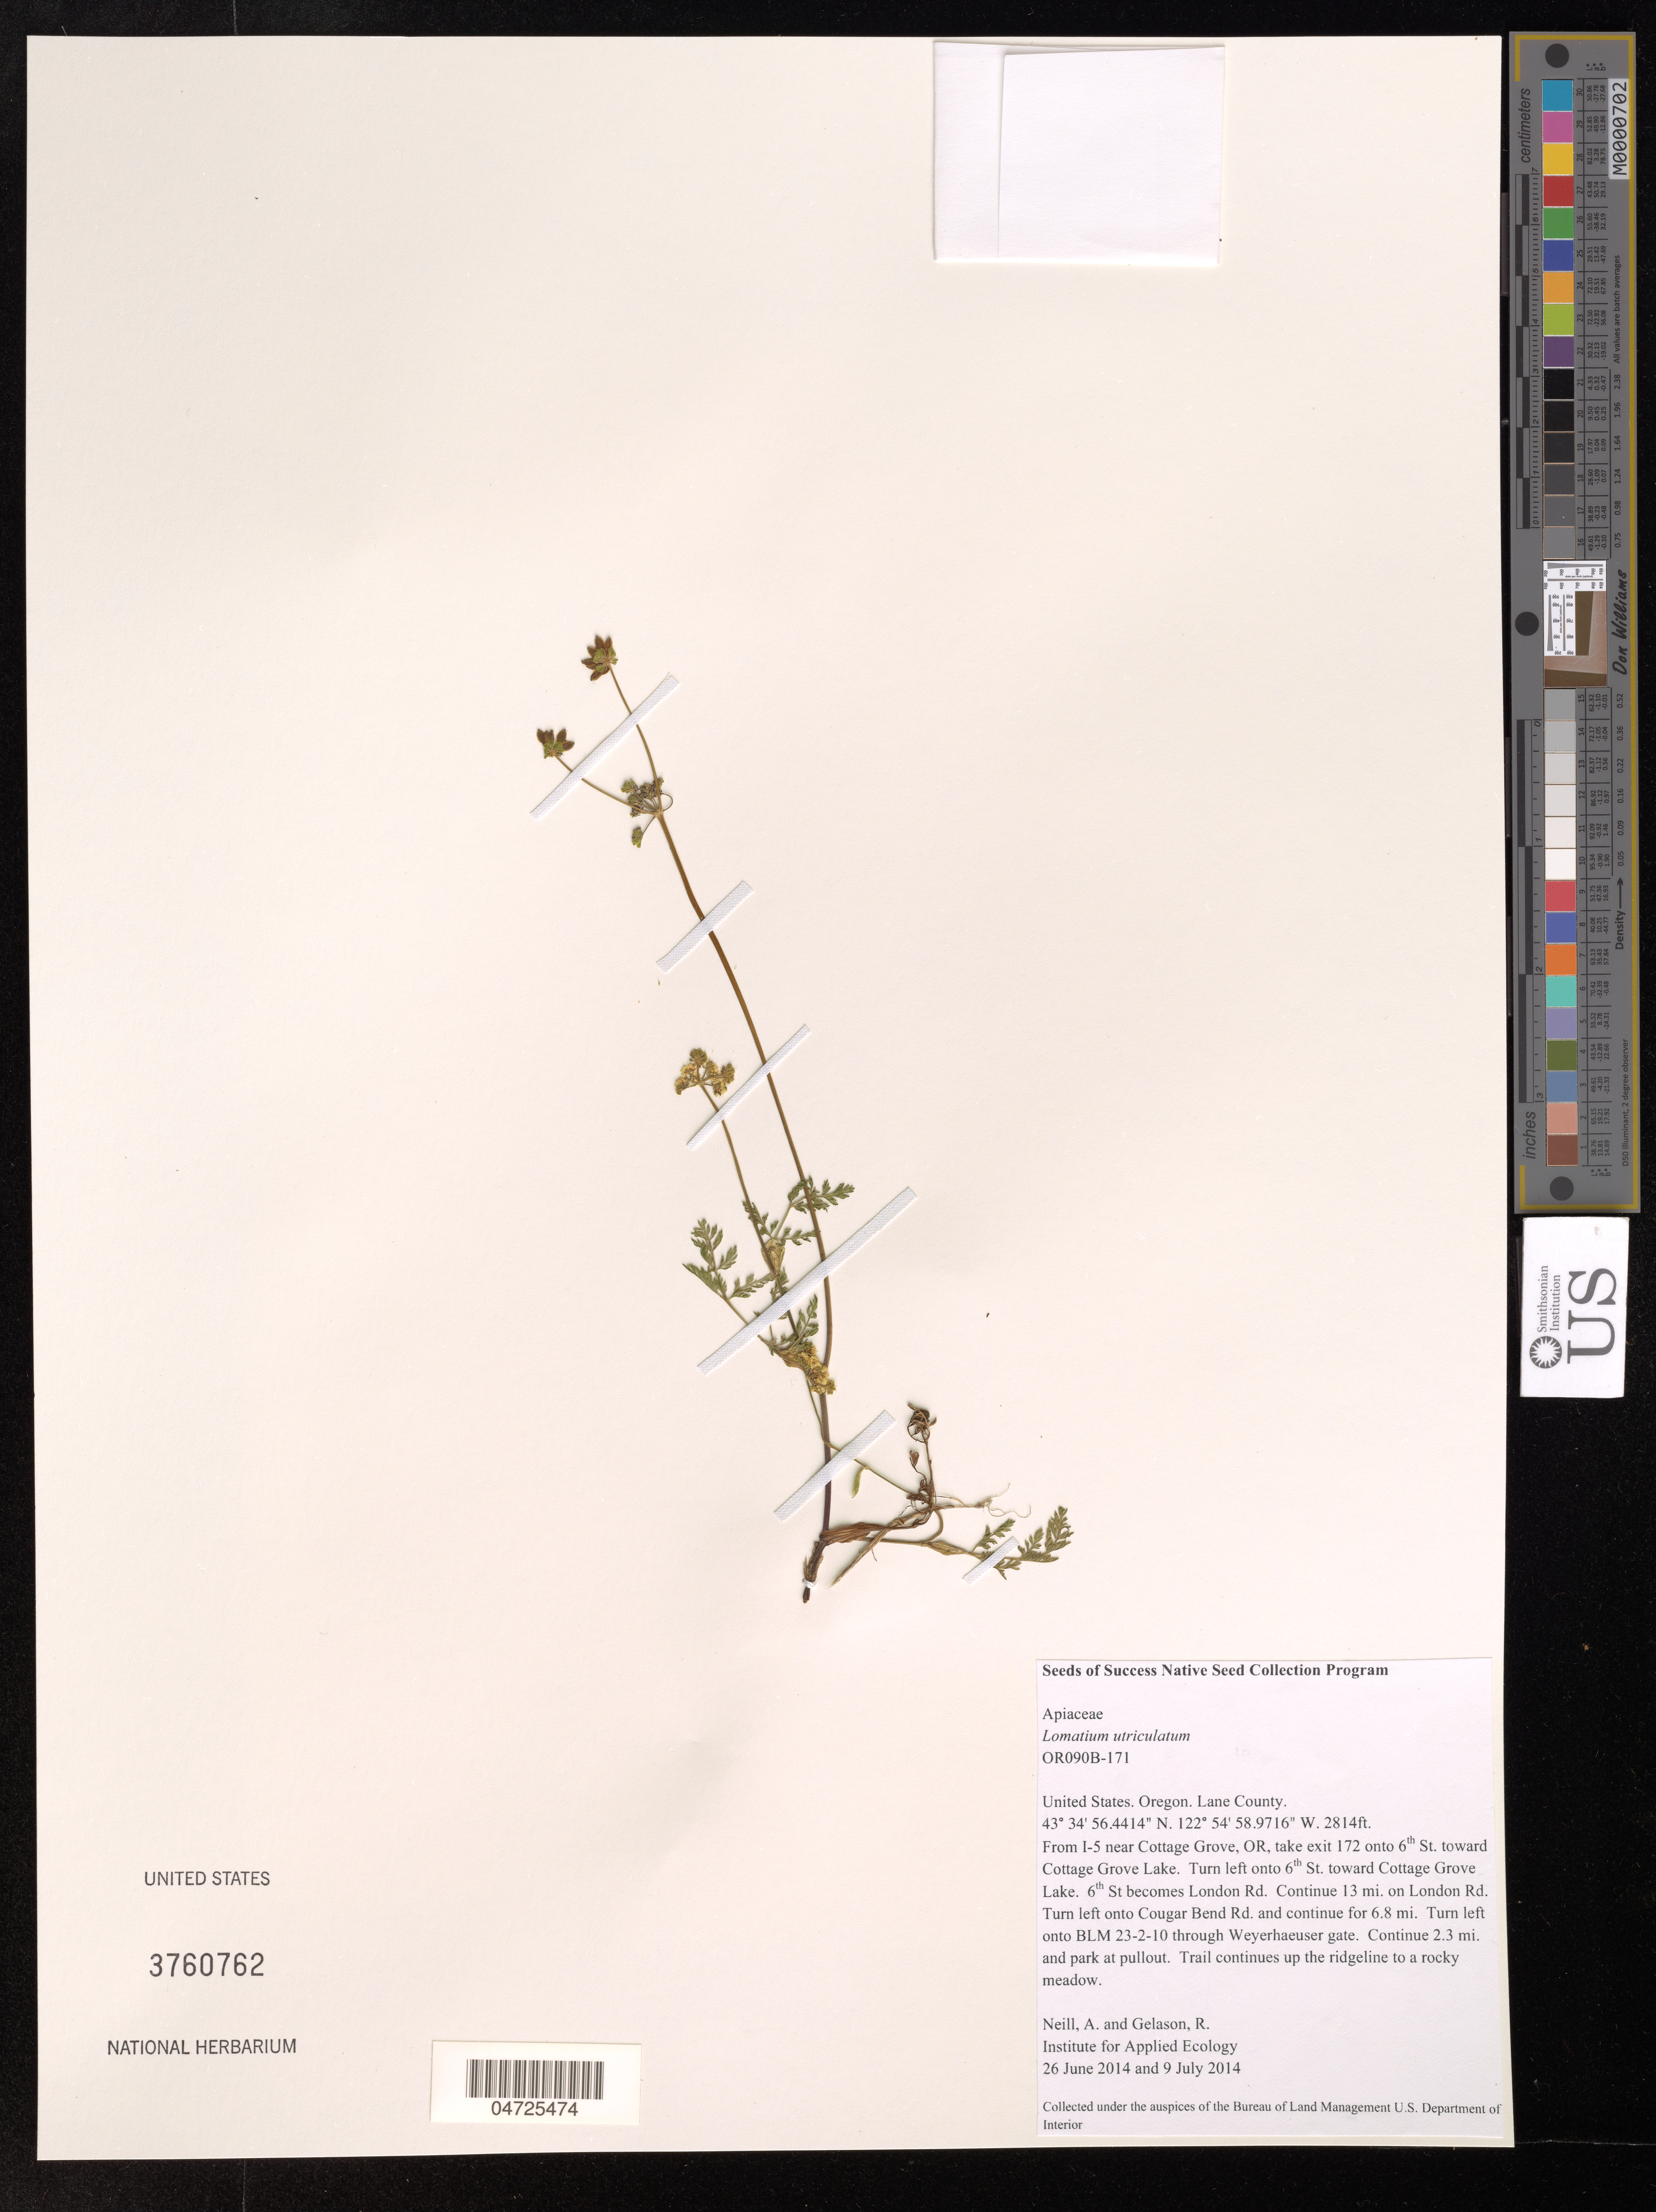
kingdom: Plantae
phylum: Tracheophyta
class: Magnoliopsida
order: Apiales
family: Apiaceae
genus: Lomatium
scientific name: Lomatium utriculatum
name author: (Nutt. ex Torr. & A. Gray) J.M. Coult. & Rose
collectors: A. Neill & R. Gelason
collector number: OR090B-171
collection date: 2014-06-26/2014-07-09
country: United States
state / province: Oregon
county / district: Lane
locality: Lane County. From I-5 near Cottage Grove, OR, take exit 172 onto 6th St. toward Cottage Grove Lake. Turn left onto 6th St. toward Cottage Grove Lake. 6th St becomes London Rd. Continue 13 mi. on London Rd. Turn left onto Cougar Bend Rd. and continue for 6.8 mi. Turn left onto BLM 23-2-10 through Weyerhaeuser gate. Continue 2.3 mi. and park at pullout. Trail continues up the ridgeline to a rocky meadow.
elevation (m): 858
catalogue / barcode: US 3760762